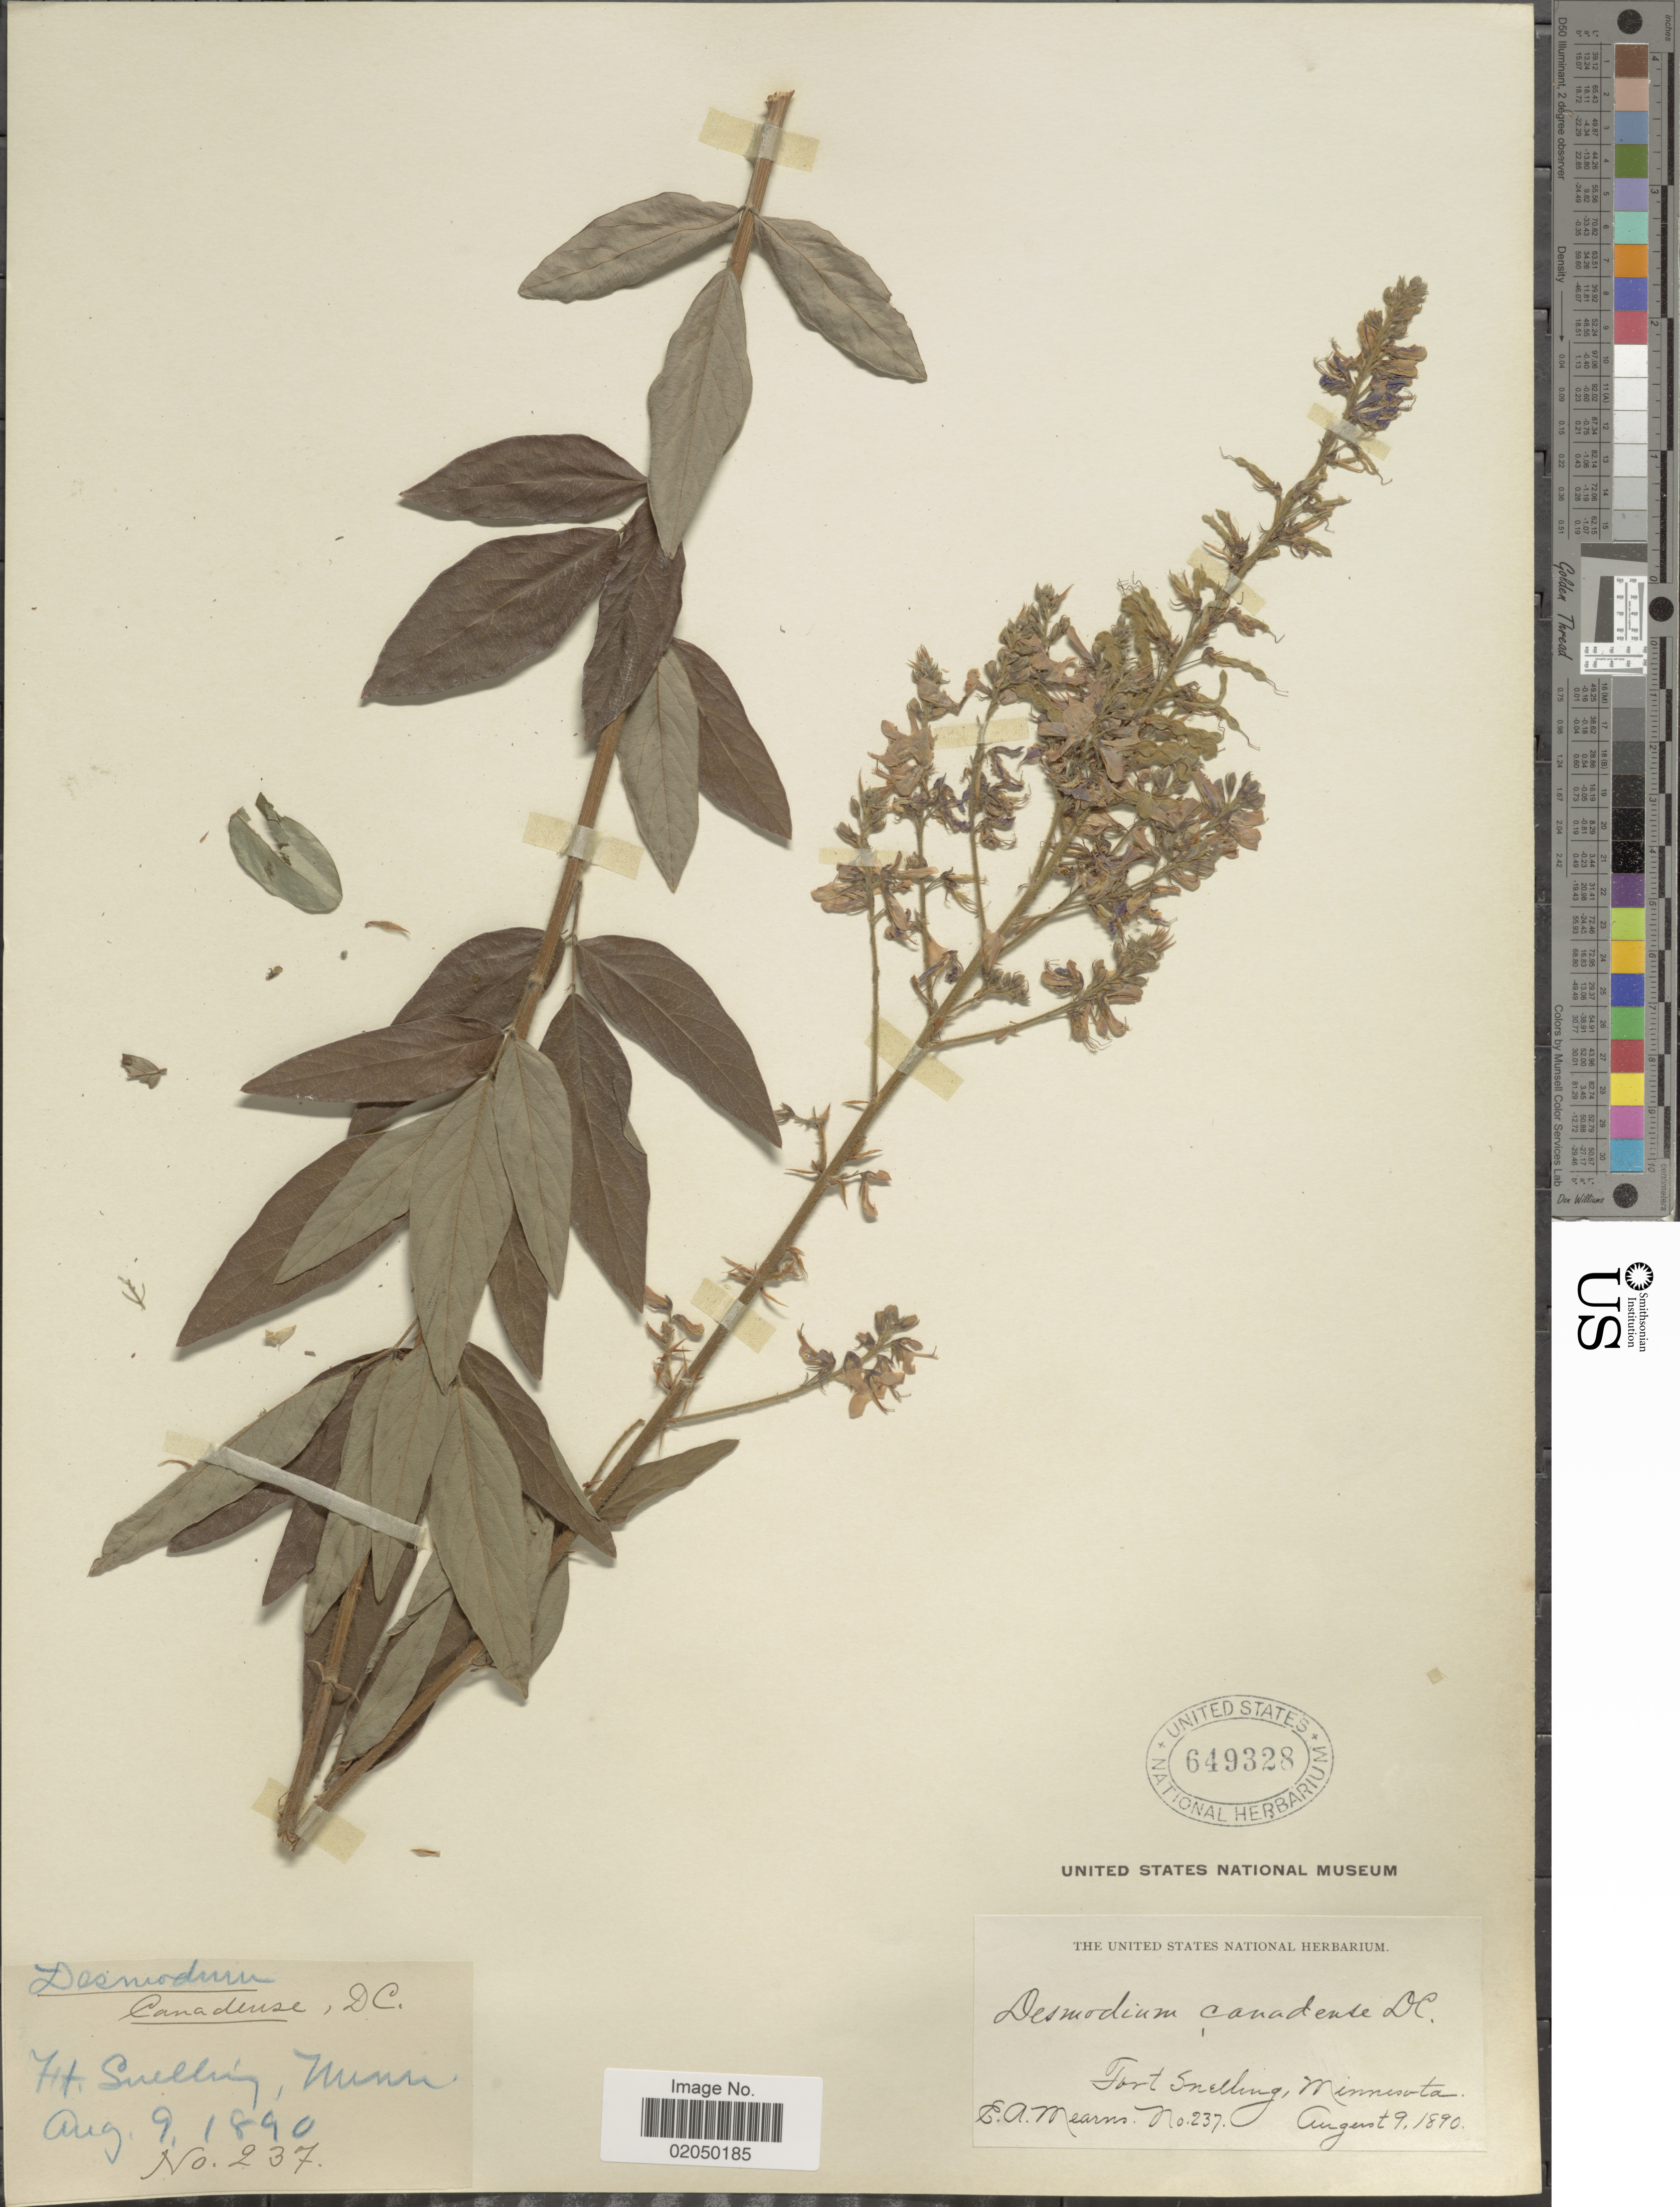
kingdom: Plantae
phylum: Tracheophyta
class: Magnoliopsida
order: Fabales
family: Fabaceae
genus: Desmodium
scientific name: Desmodium canadense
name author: (L.) DC.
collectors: E. A. Mearns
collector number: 237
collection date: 1890-08-09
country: United States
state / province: Minnesota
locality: Fort Snelling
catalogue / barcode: US 649328